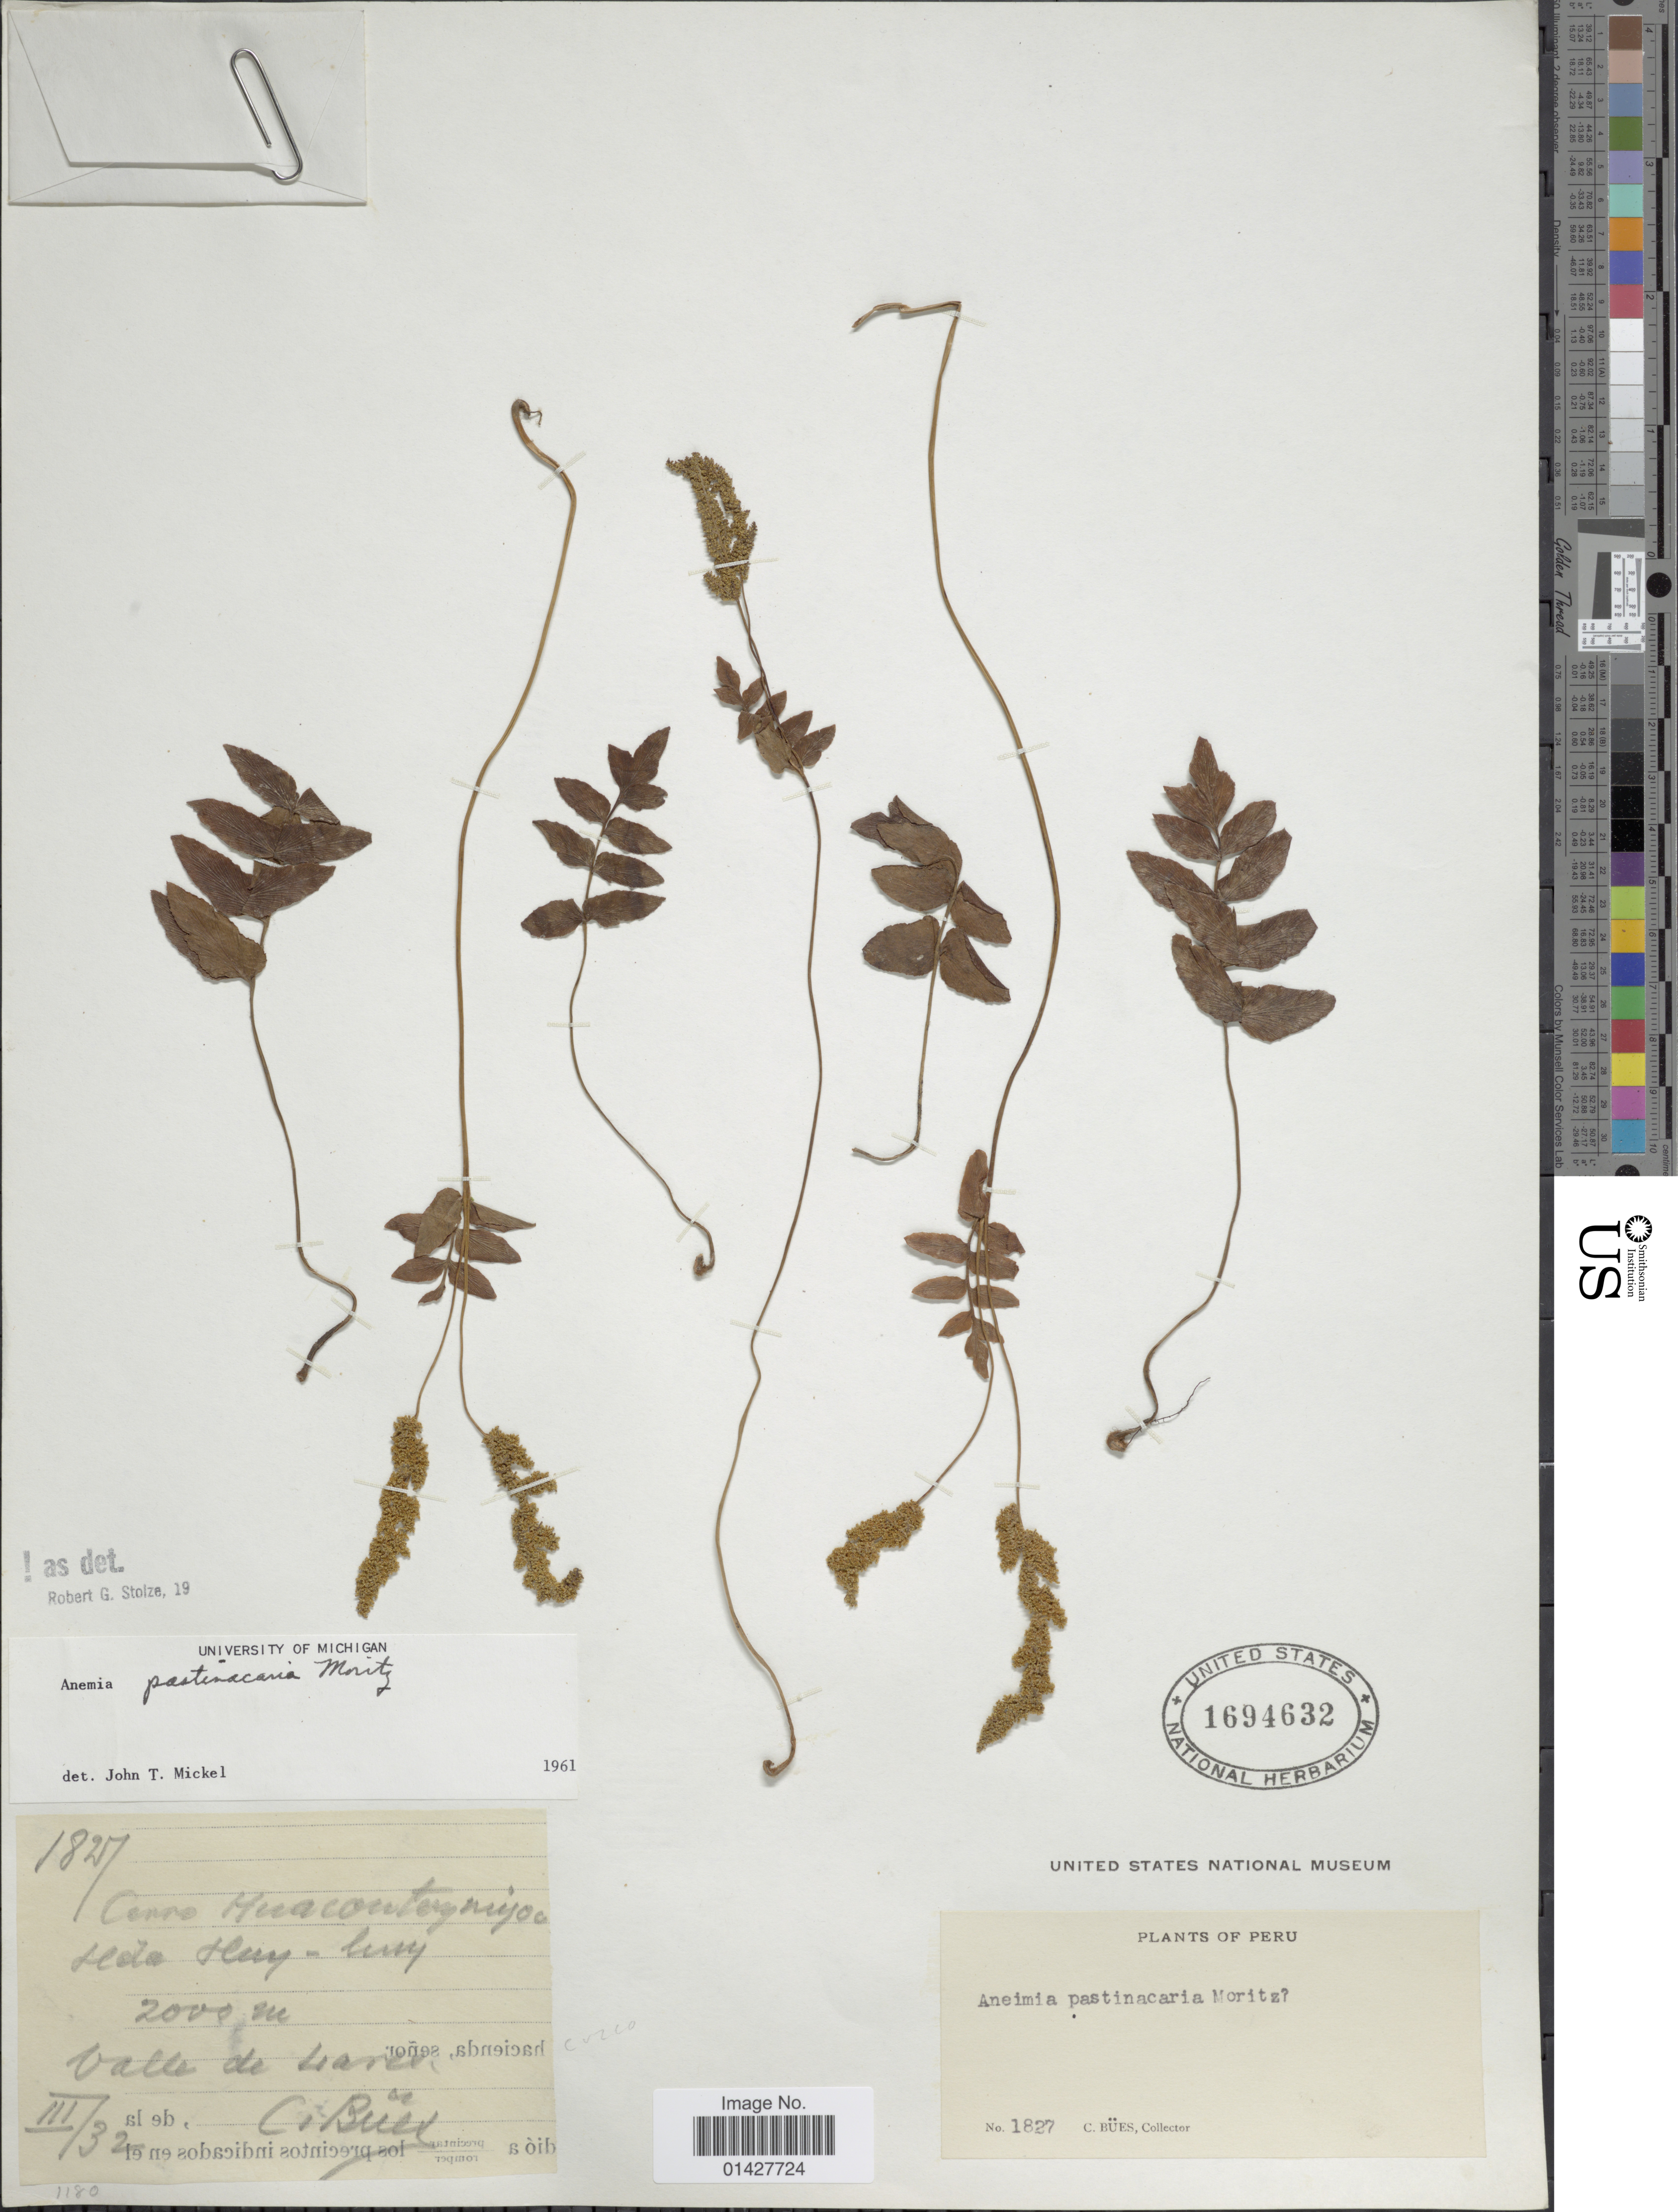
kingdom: Plantae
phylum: Tracheophyta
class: Polypodiopsida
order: Schizaeales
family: Anemiaceae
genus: Anemia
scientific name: Anemia pastinacaria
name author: Moritz ex Prantl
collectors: G. Buës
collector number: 1827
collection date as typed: Transcribed d/m/y: /3/32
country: Peru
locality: Cerro Huacontoy Hda Huy-huy, Valle de Lares.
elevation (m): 2000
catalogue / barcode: US 1694632